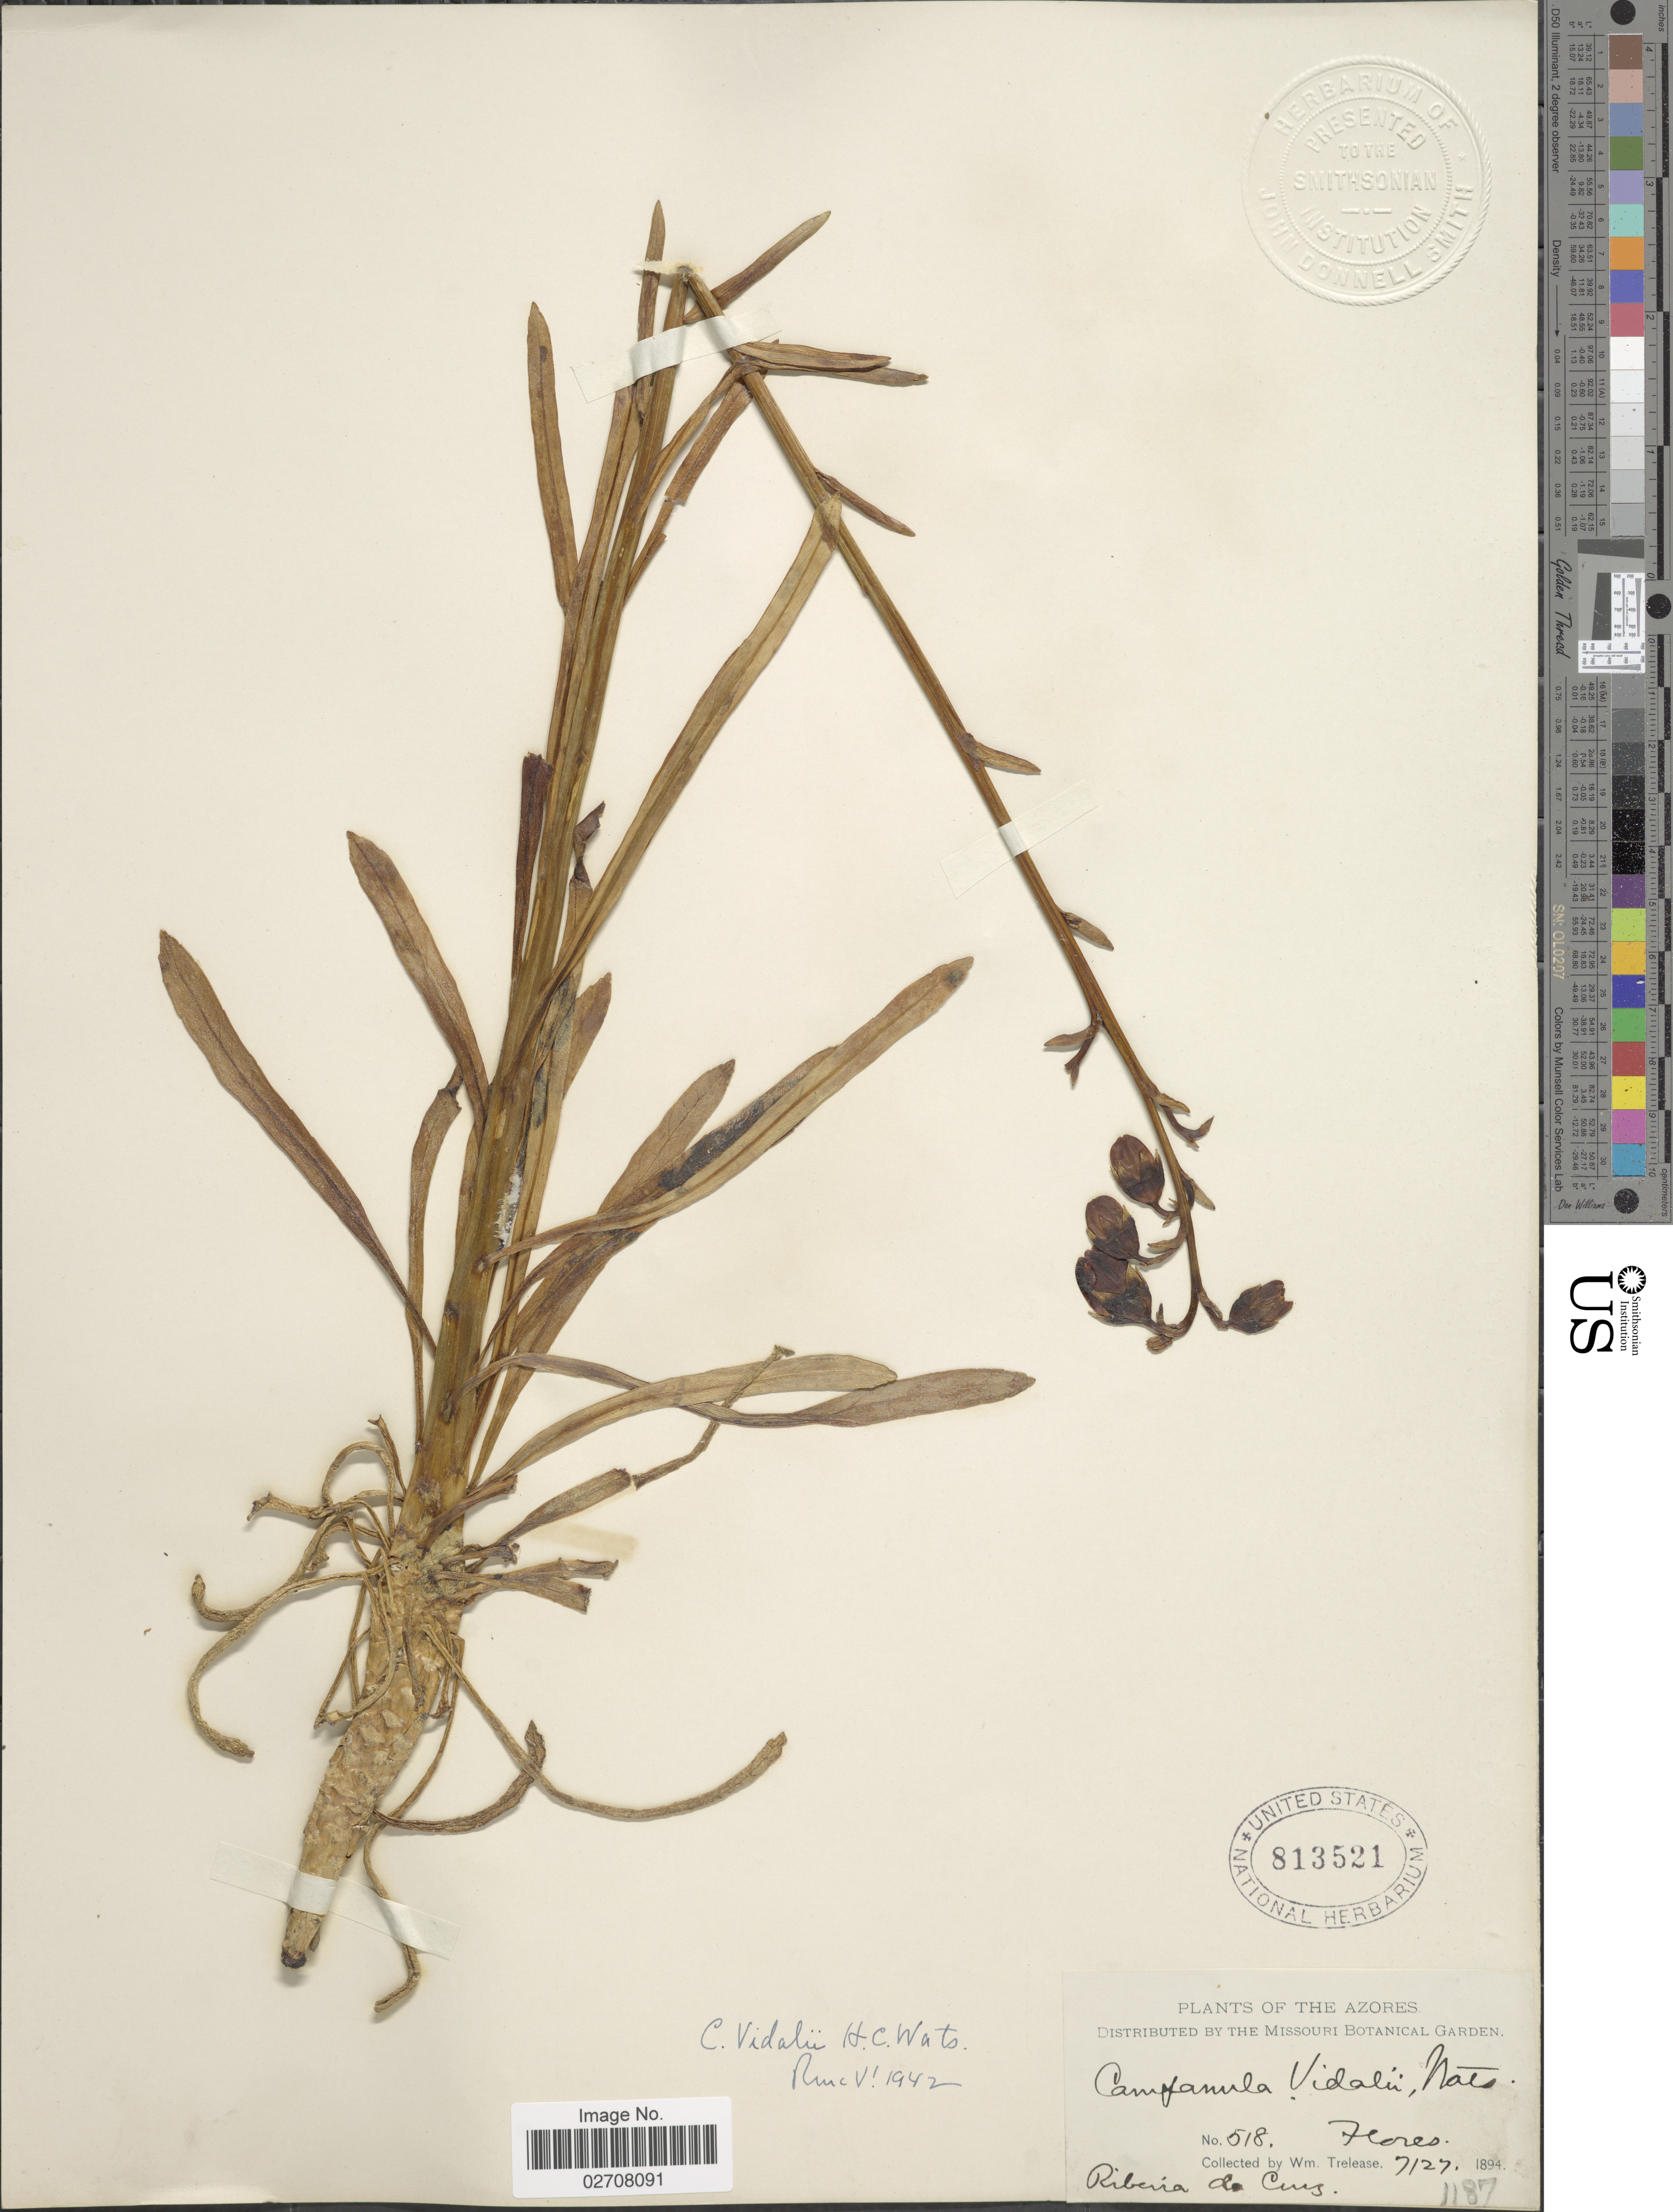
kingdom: Plantae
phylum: Tracheophyta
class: Magnoliopsida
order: Asterales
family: Campanulaceae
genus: Campanula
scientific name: Campanula vidalii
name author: H. C. Watson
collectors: W. Trelease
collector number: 518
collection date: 1894-07-27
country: Portugal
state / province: Azores (Aut. Reg.)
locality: Ribeira de Cruz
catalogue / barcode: US 813521